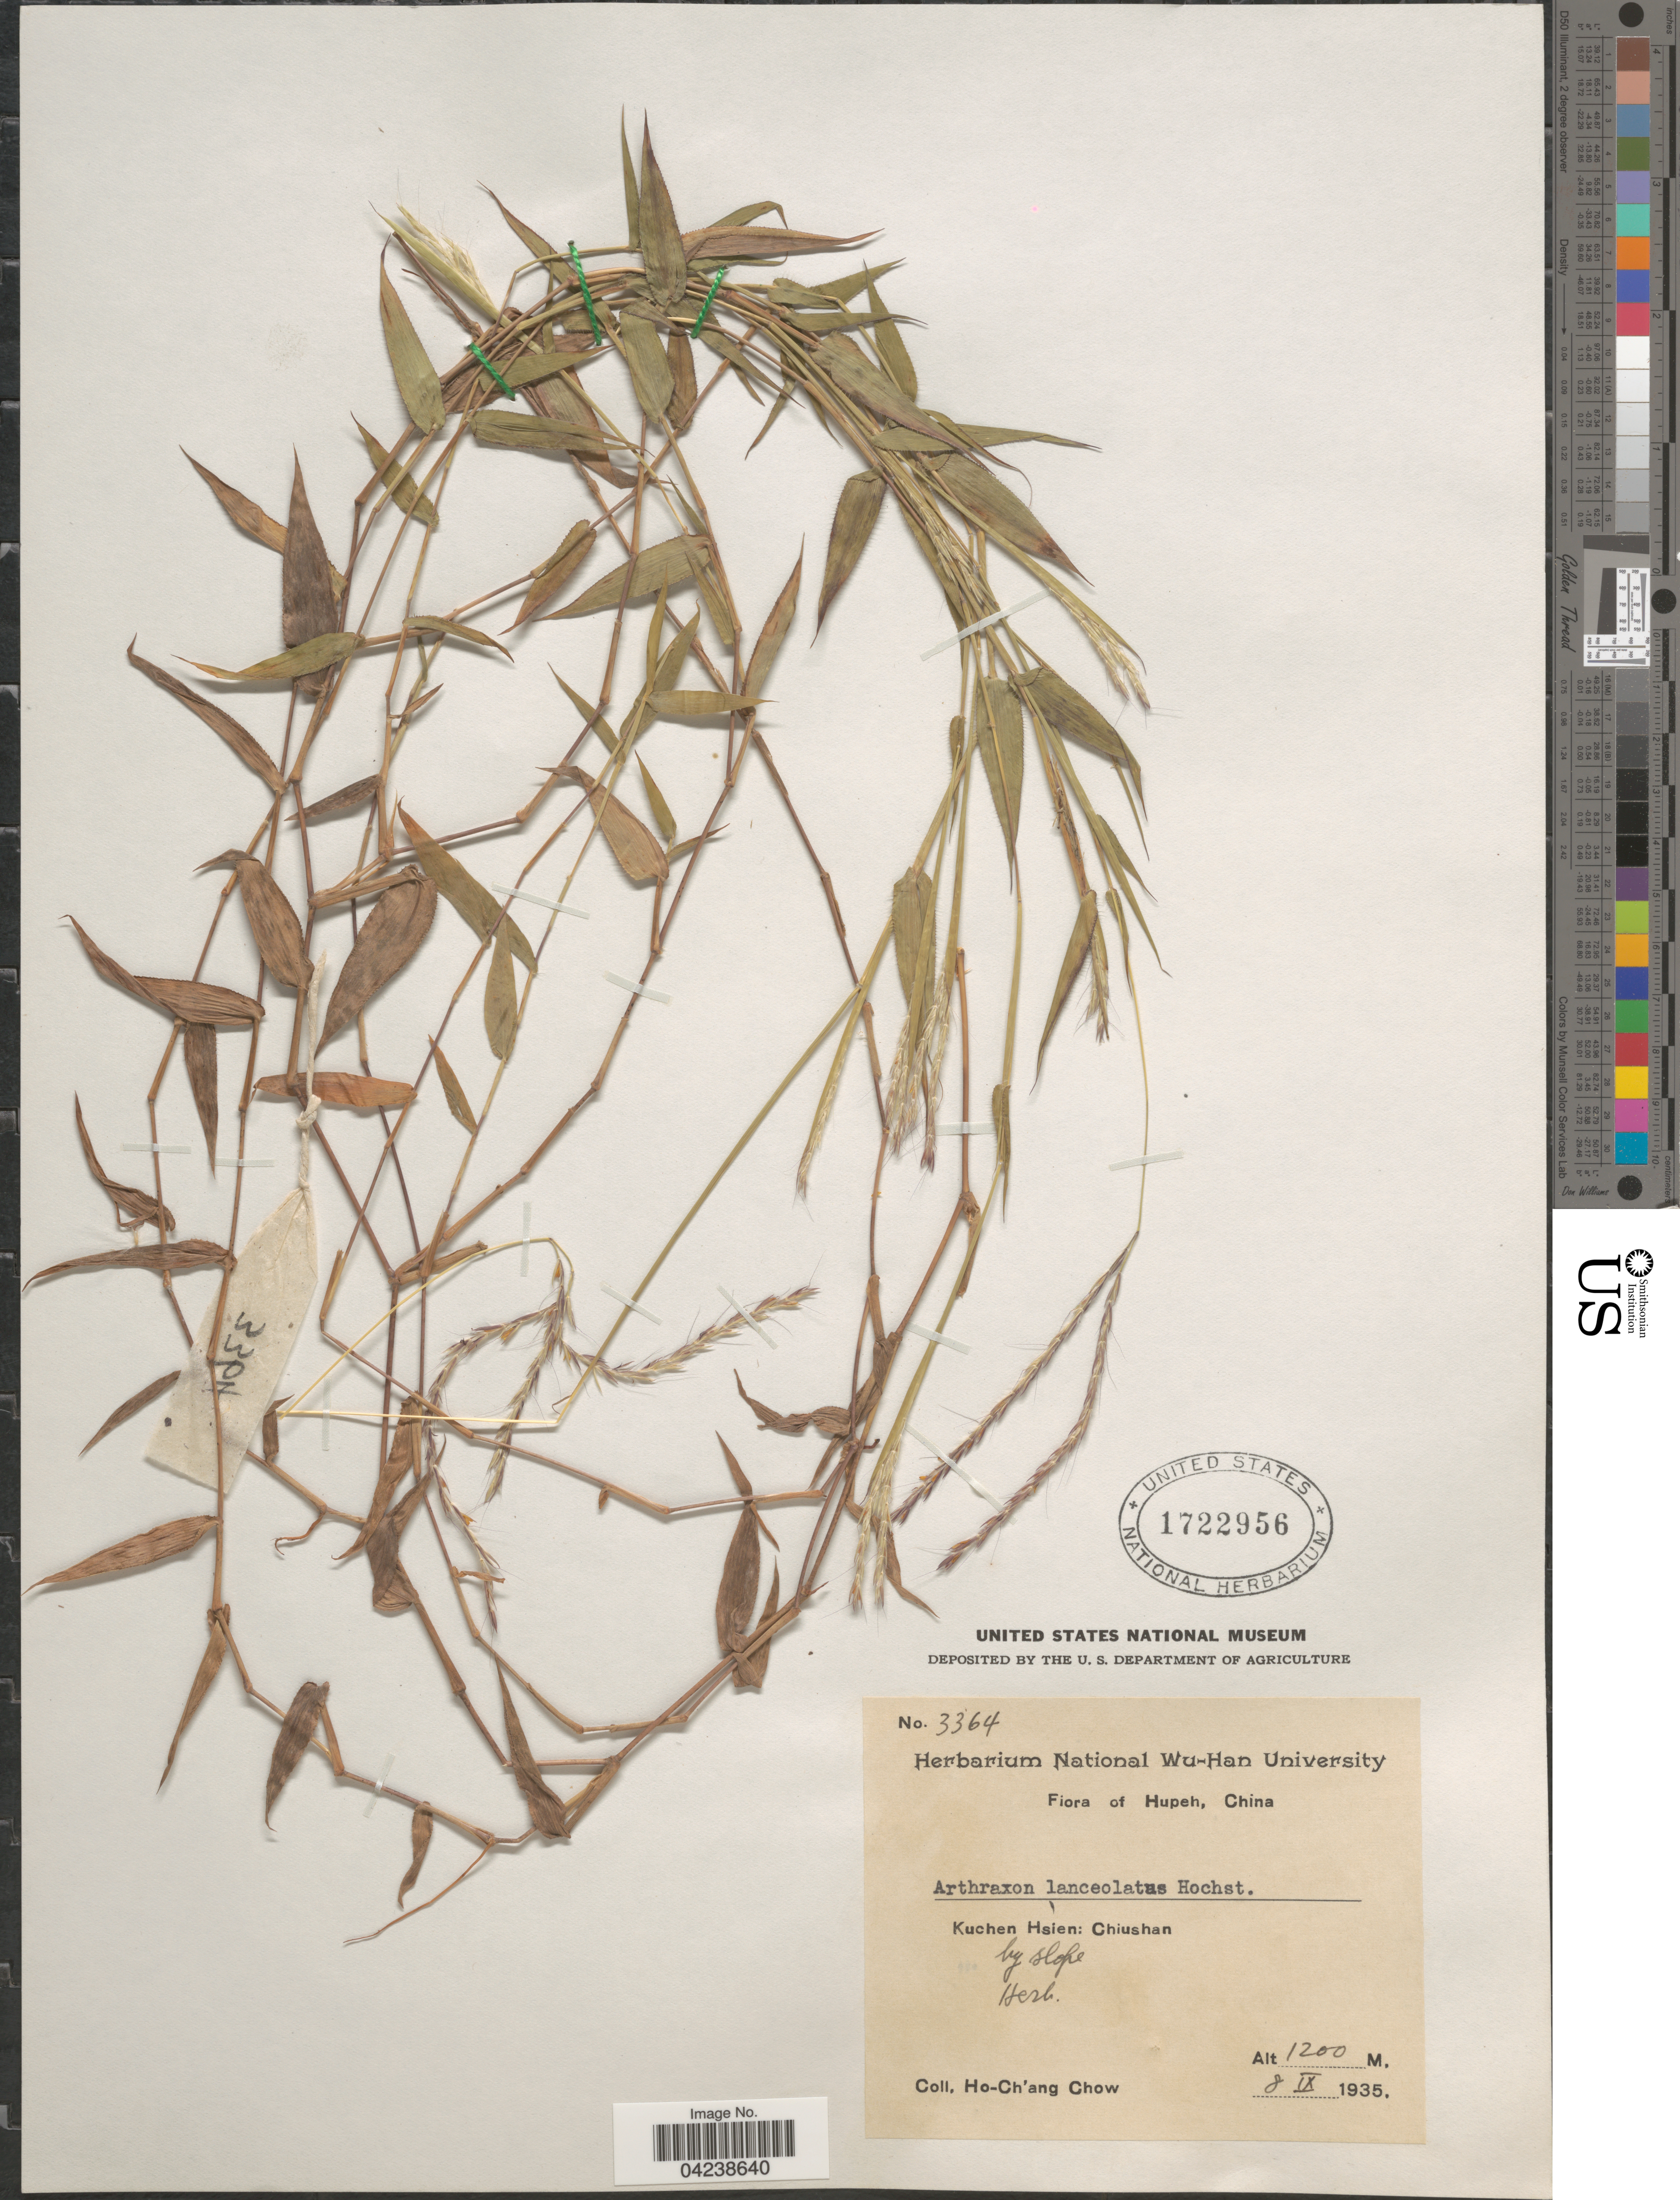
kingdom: Plantae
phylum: Tracheophyta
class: Liliopsida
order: Poales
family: Poaceae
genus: Arthraxon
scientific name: Arthraxon lanceolatus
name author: (Roxb.) Hochst.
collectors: H. Chow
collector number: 3364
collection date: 1935-09-08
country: China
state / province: Hubei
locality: Hupeh. Kuchen Hsien: Chiushan. By slope.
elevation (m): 1200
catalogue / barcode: US 1722956